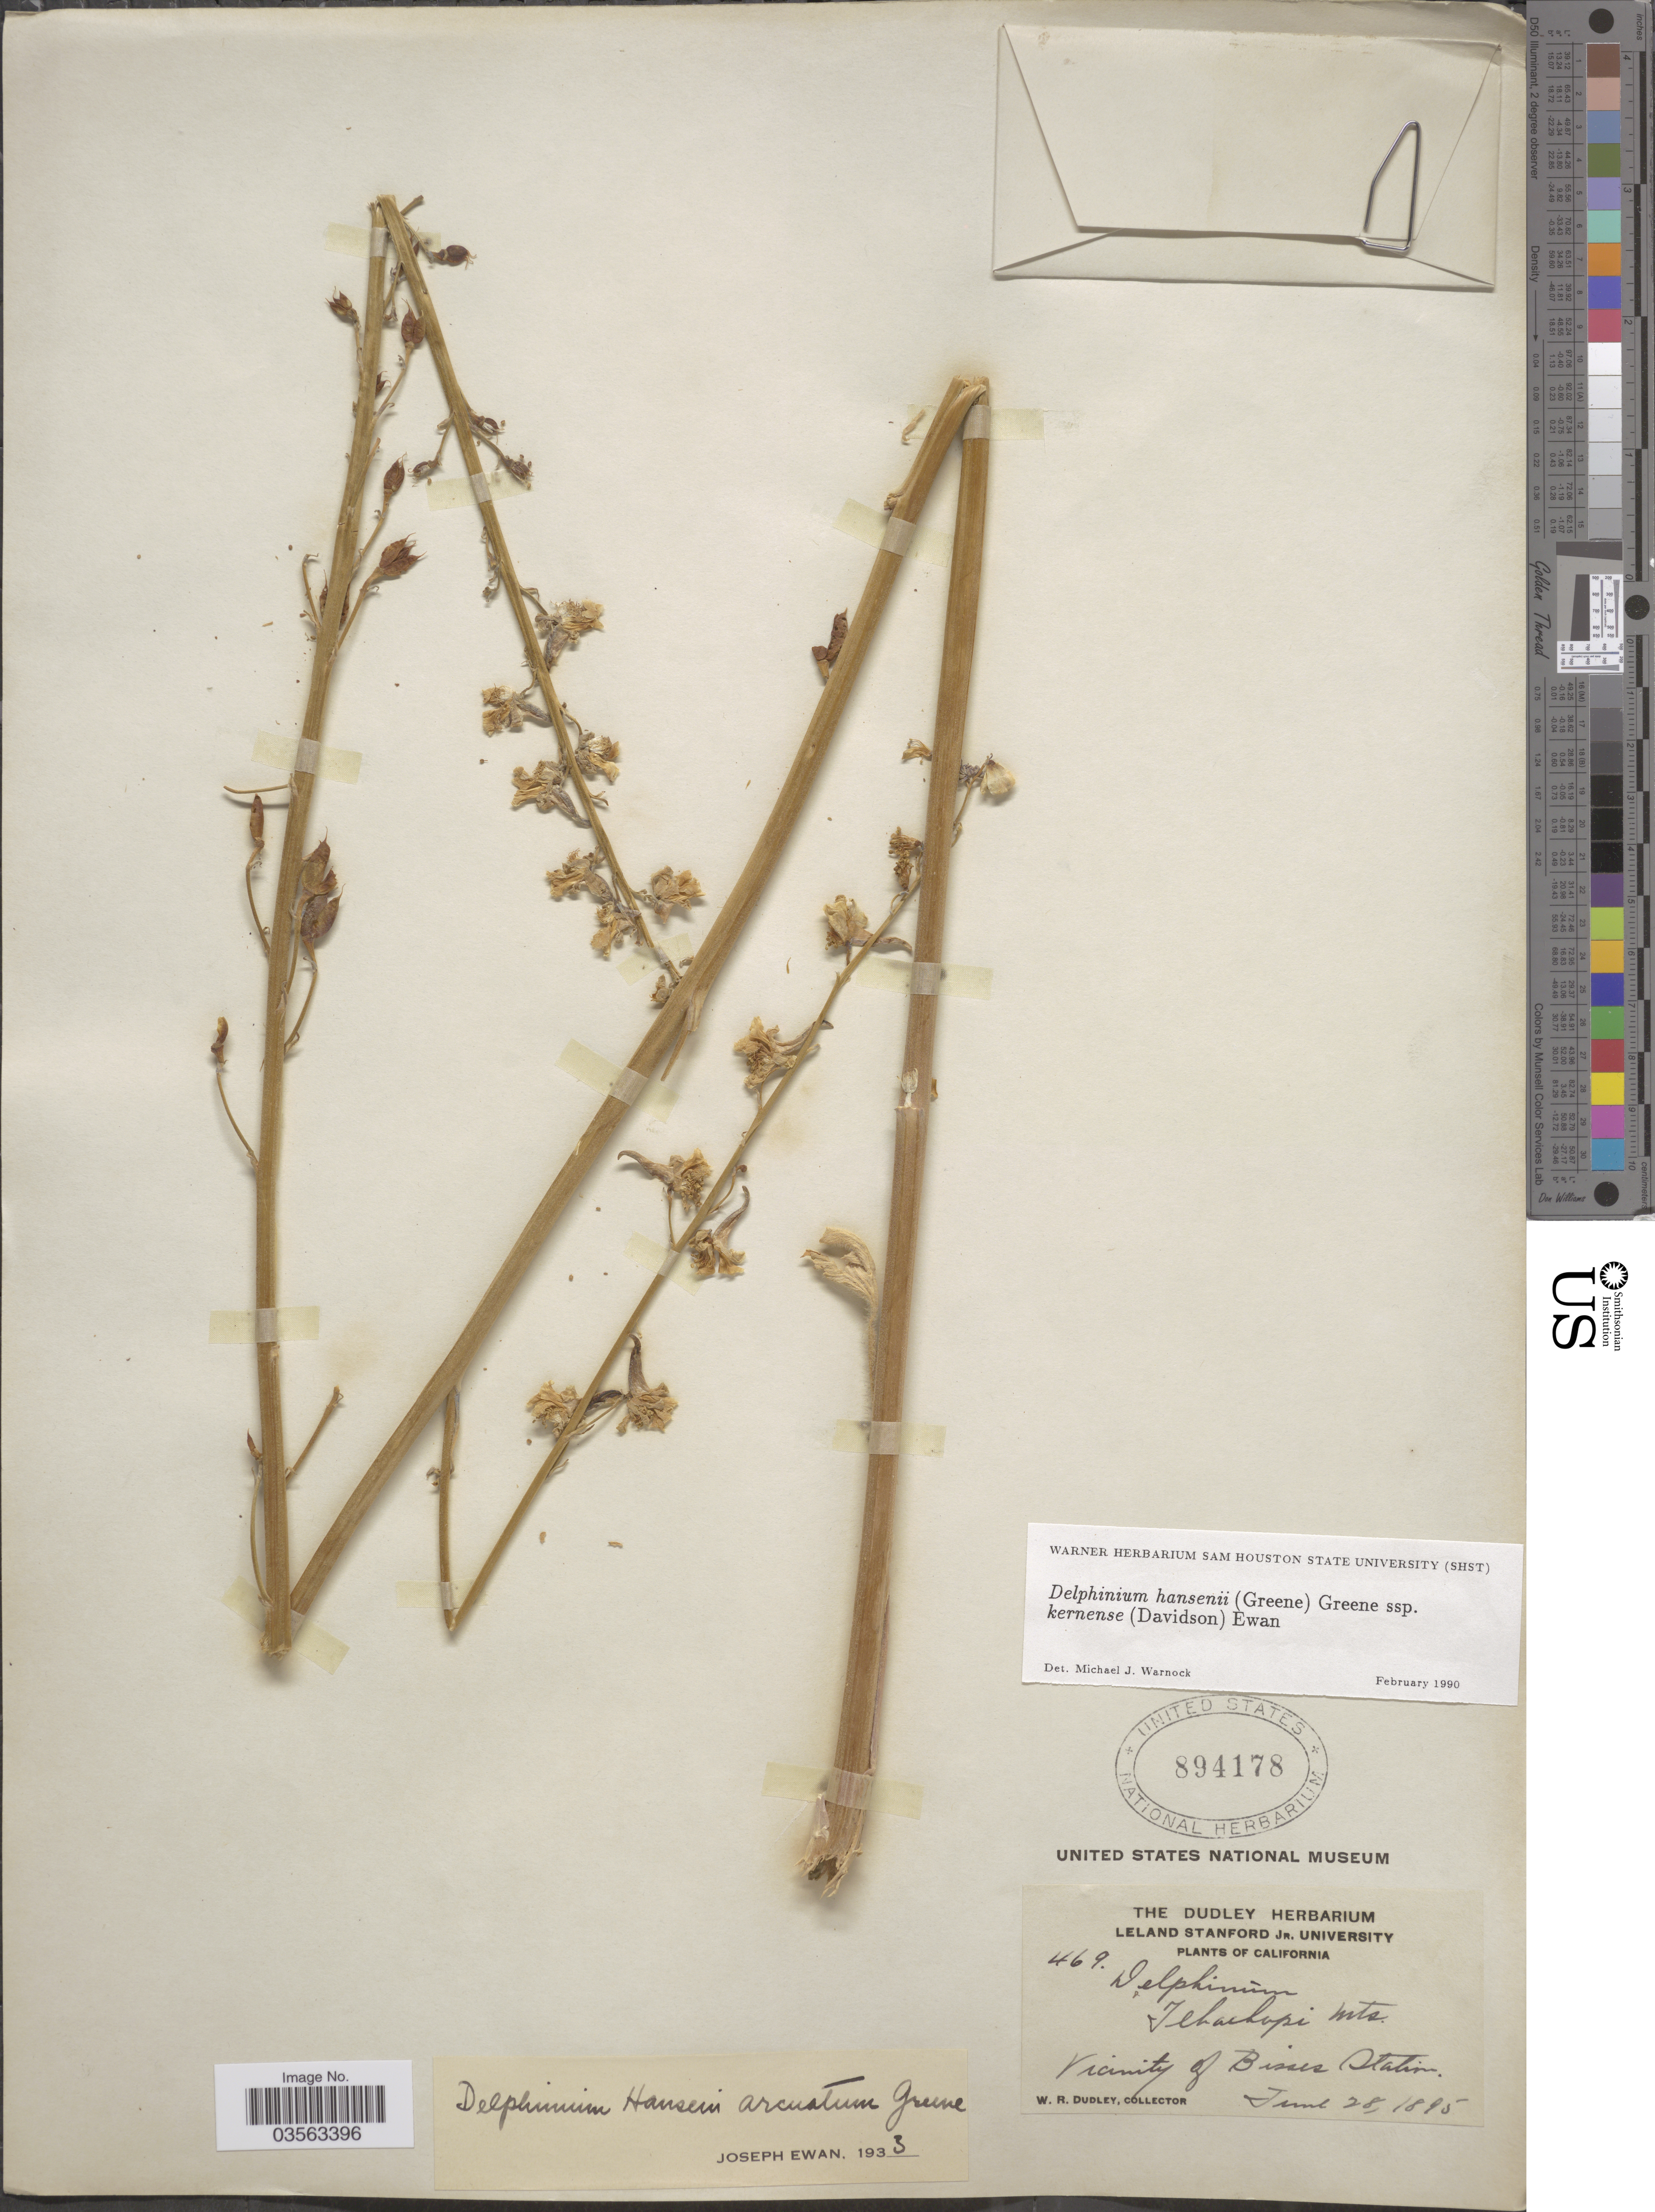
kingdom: Plantae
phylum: Tracheophyta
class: Magnoliopsida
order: Ranunculales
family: Ranunculaceae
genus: Delphinium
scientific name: Delphinium hansenii subsp. kernense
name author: (Davidson) Ewan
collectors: W. Dudley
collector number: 469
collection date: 1895-06-28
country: United States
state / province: California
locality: Tehachapi Mts. Vicinity of Bisses Station.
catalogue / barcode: US 894178